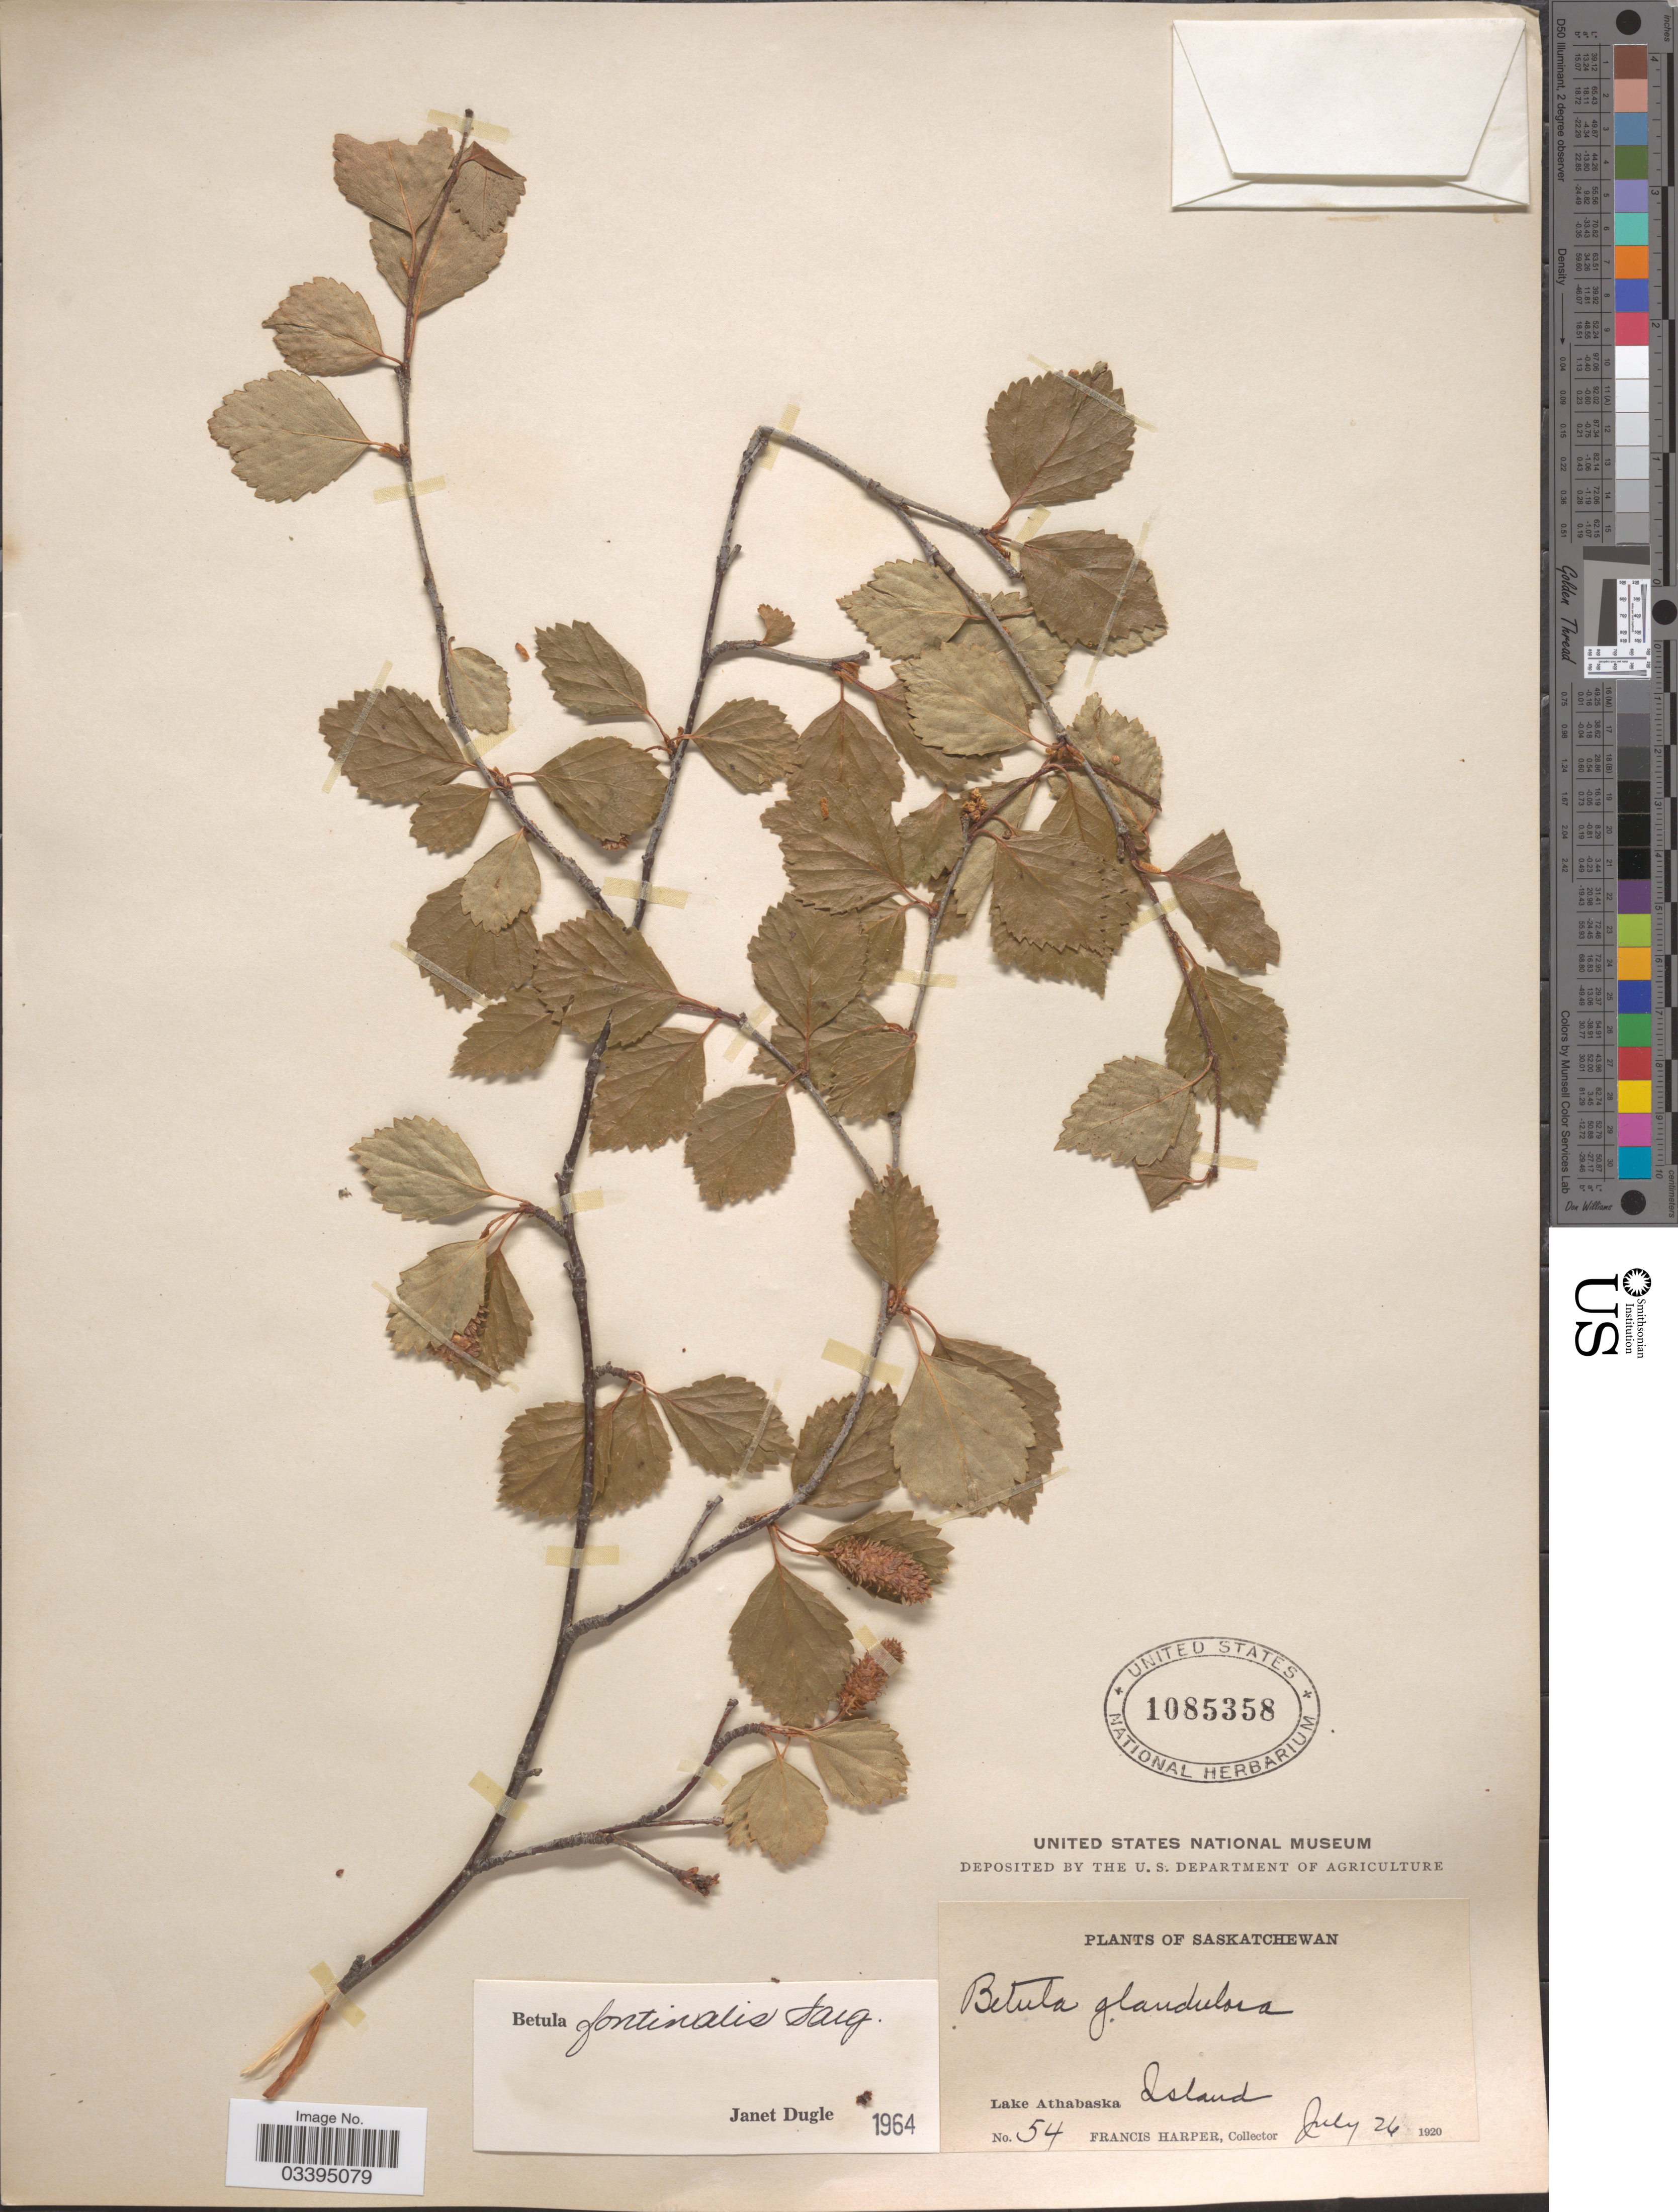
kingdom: Plantae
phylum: Tracheophyta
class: Magnoliopsida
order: Fagales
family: Betulaceae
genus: Betula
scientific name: Betula fontinalis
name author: Sarg.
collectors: F. Harper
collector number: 54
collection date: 1920-07-26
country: Canada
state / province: Saskatchewan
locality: Lake Athabaska Island.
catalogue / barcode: US 1085358